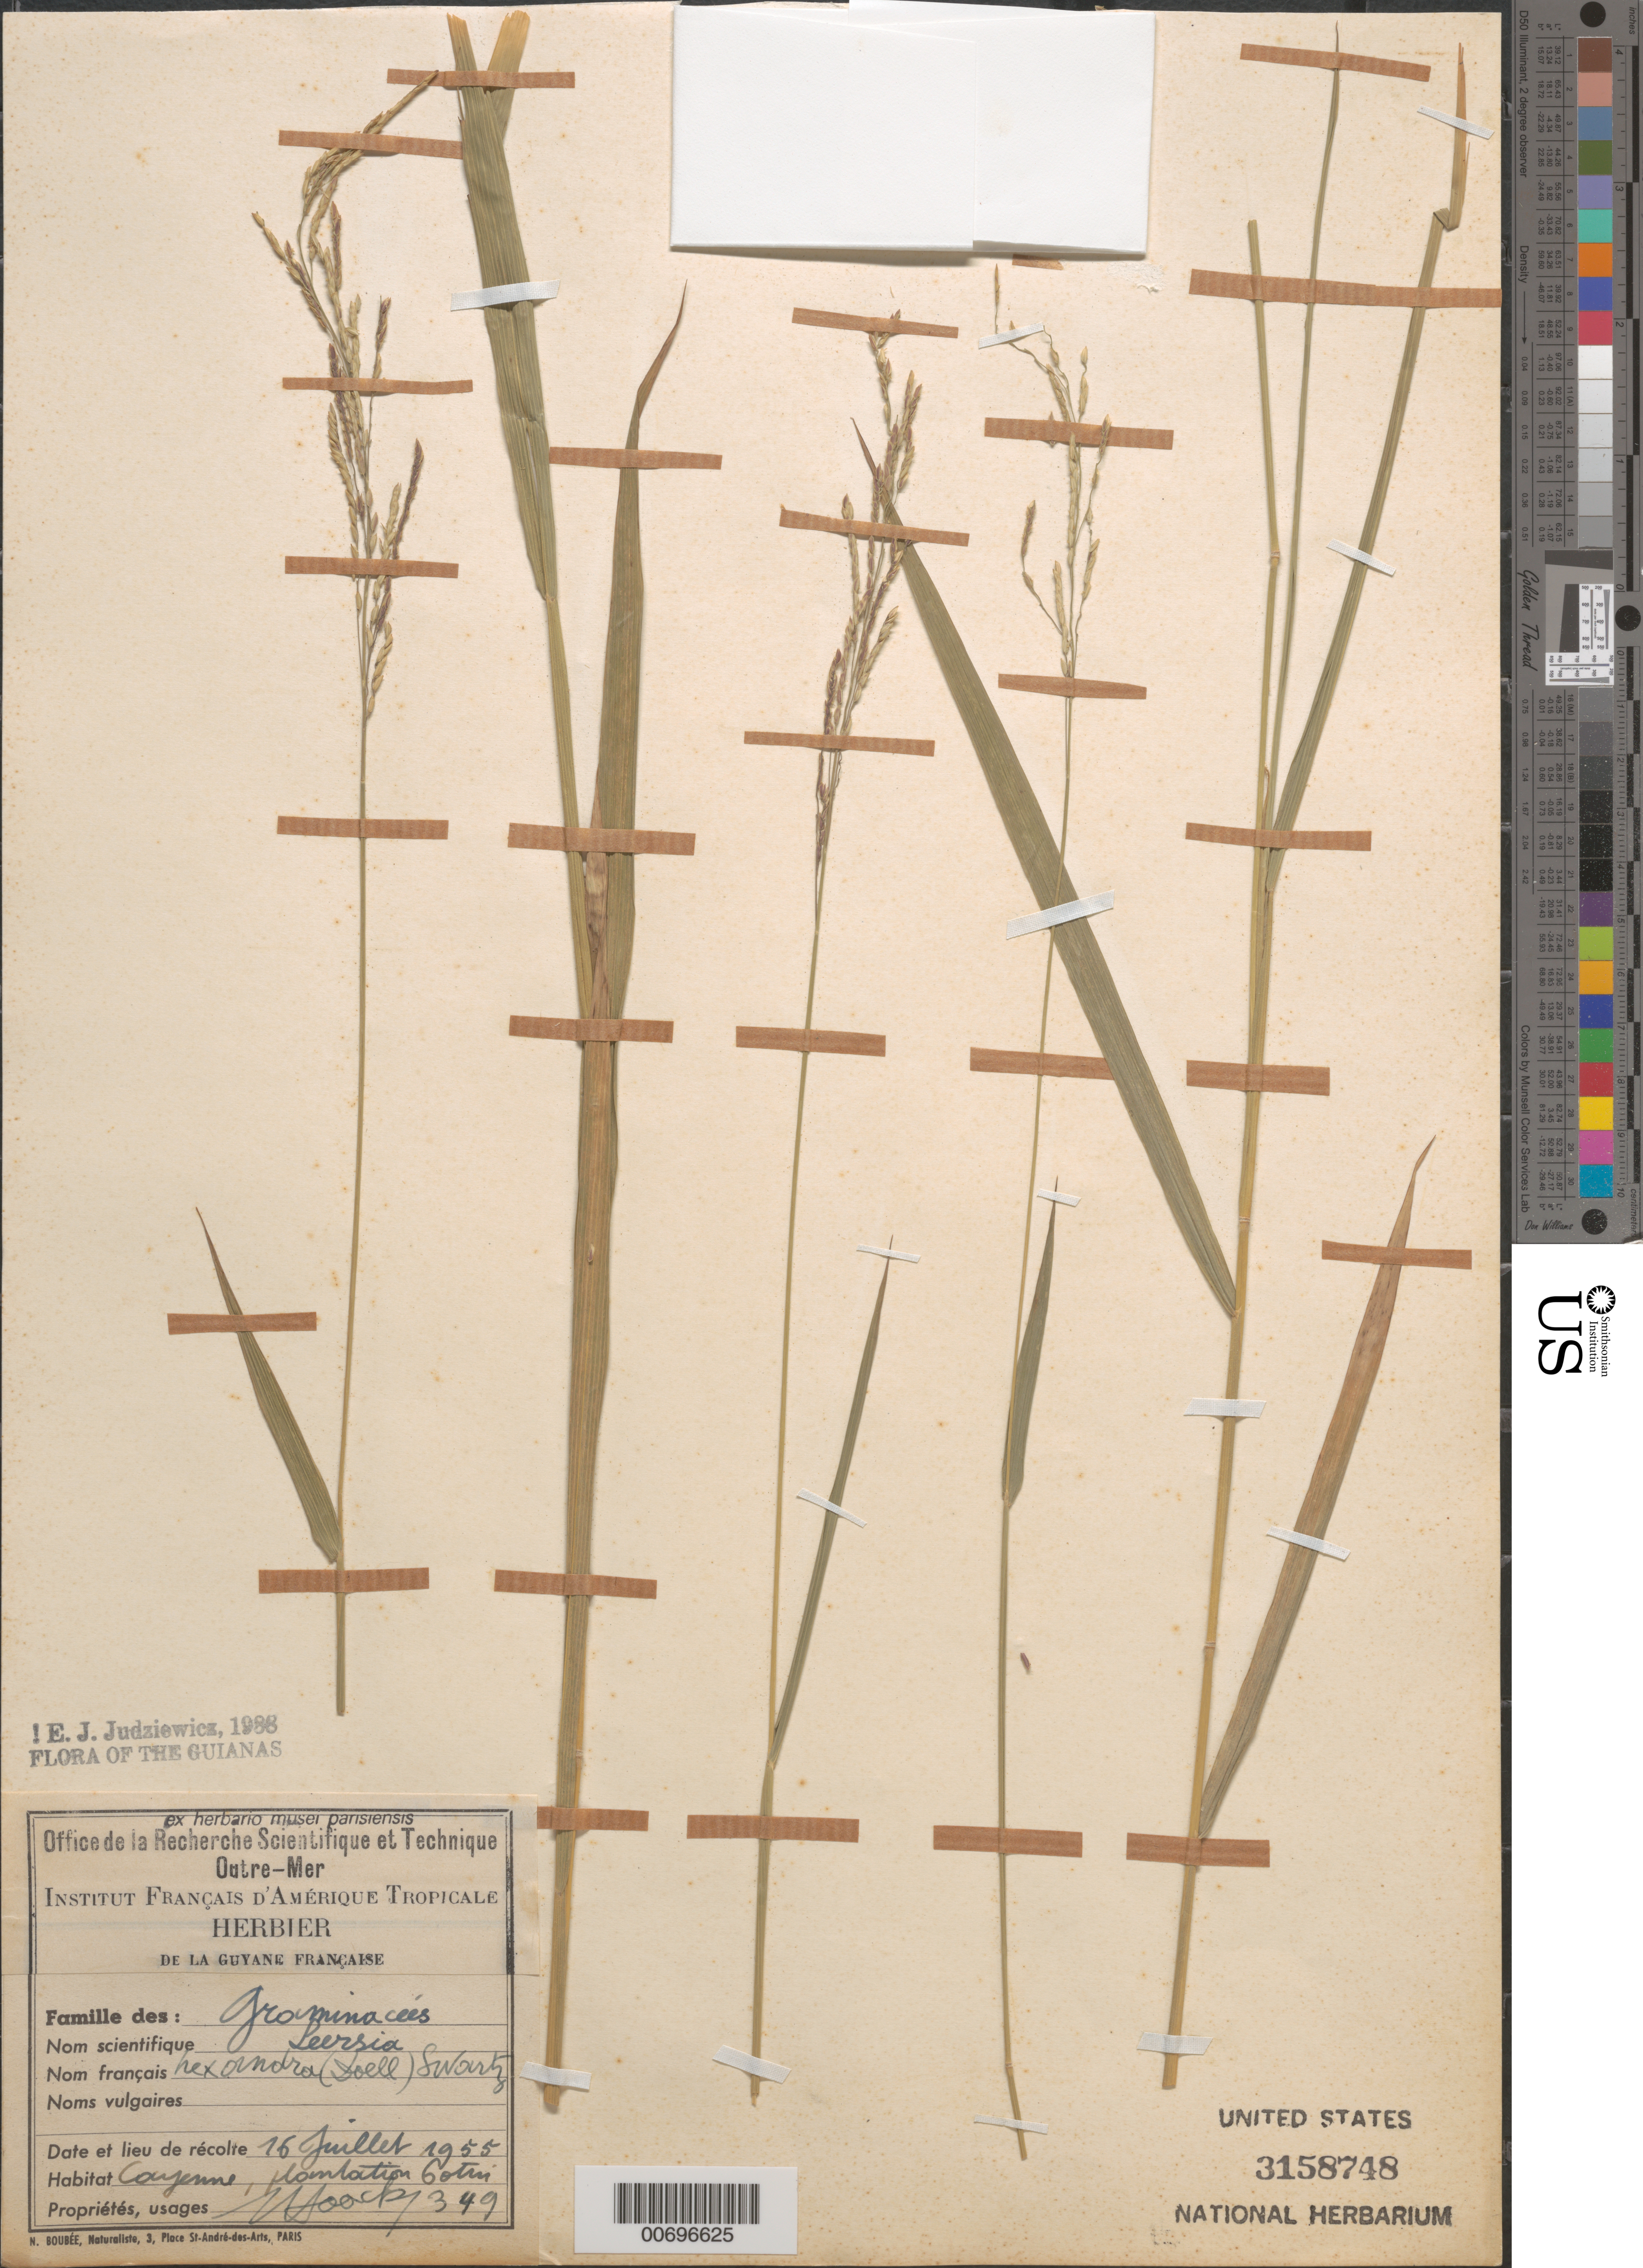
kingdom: Plantae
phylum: Tracheophyta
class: Liliopsida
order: Poales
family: Poaceae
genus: Leersia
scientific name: Leersia hexandra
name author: Sw.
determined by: Judziewicz, E. J.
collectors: J. Hoock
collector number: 349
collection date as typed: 16-Jul-55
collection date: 1955-07-16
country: French Guiana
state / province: Cayenne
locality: Cayenne, Plantation Cotrin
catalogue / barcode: US 3158748